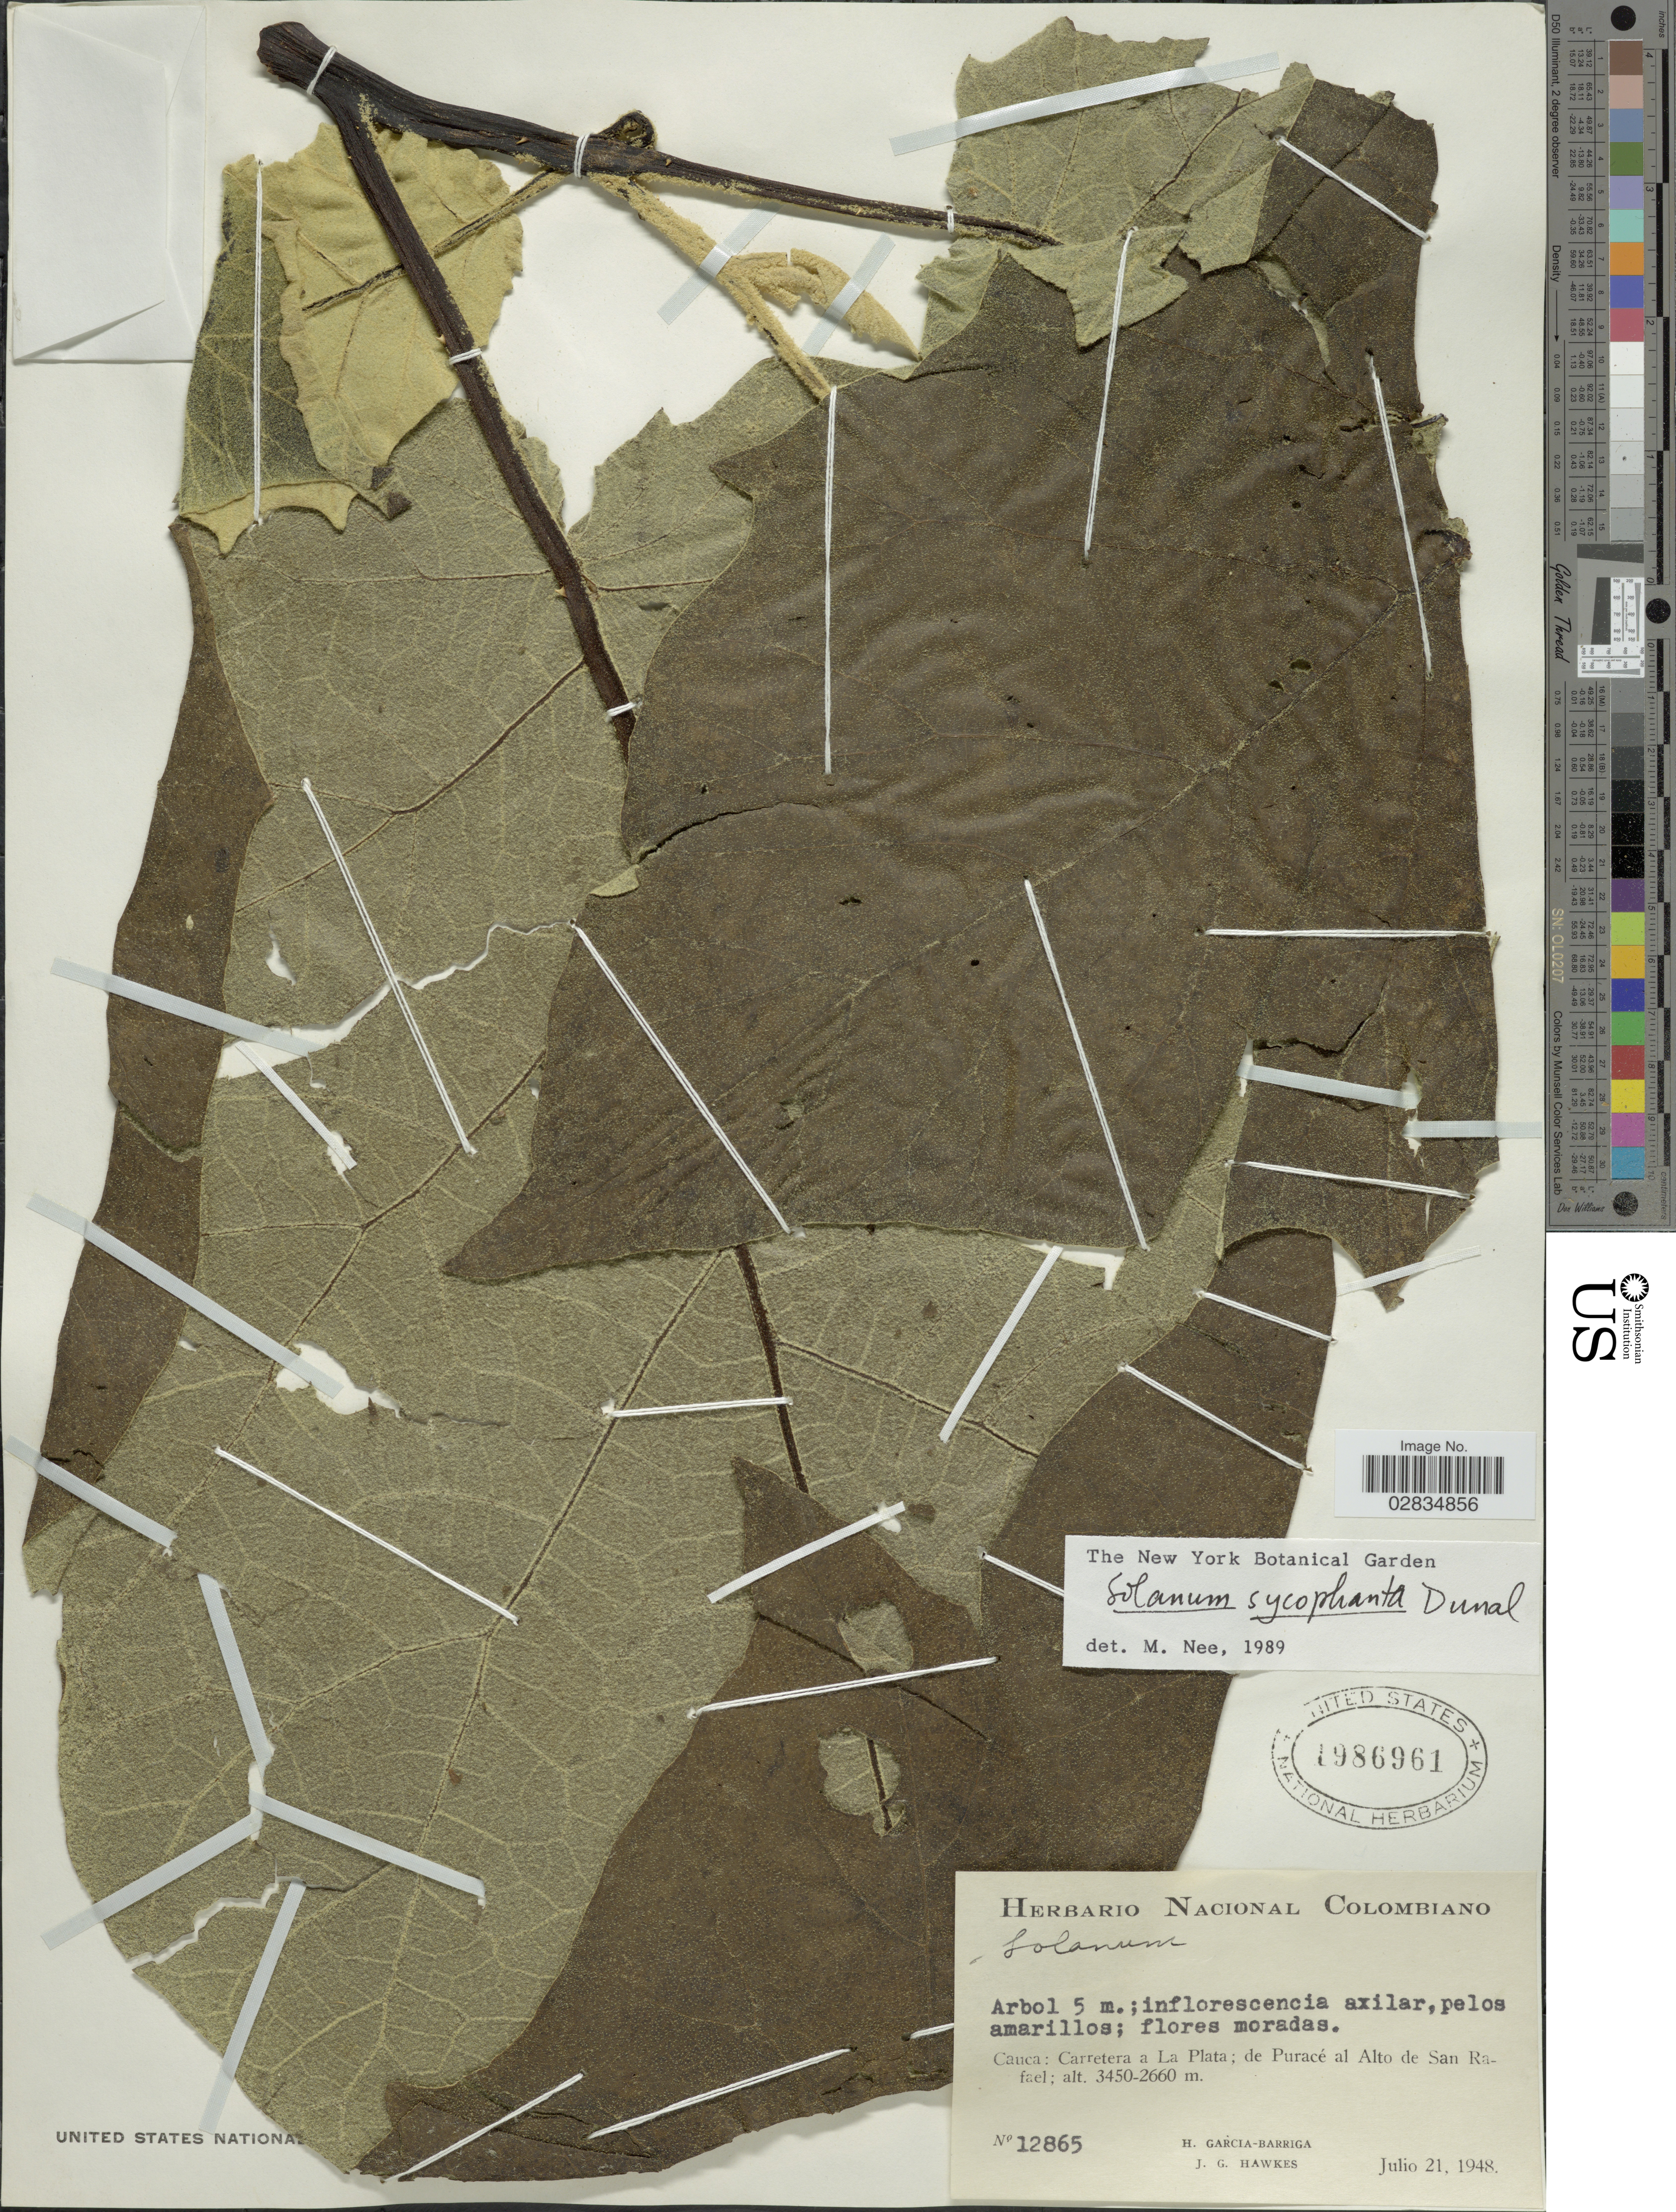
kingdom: Plantae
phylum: Tracheophyta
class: Magnoliopsida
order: Solanales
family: Solanaceae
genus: Solanum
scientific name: Solanum sycophanta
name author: Dunal in DC.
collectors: H. García Barriga & J. Hawkes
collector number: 12865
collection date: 1948-07-21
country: Colombia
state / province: Cauca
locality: Carretera a La Plata; de Puracé al Alto de San Rafael.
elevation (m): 2660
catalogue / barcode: US 1986961